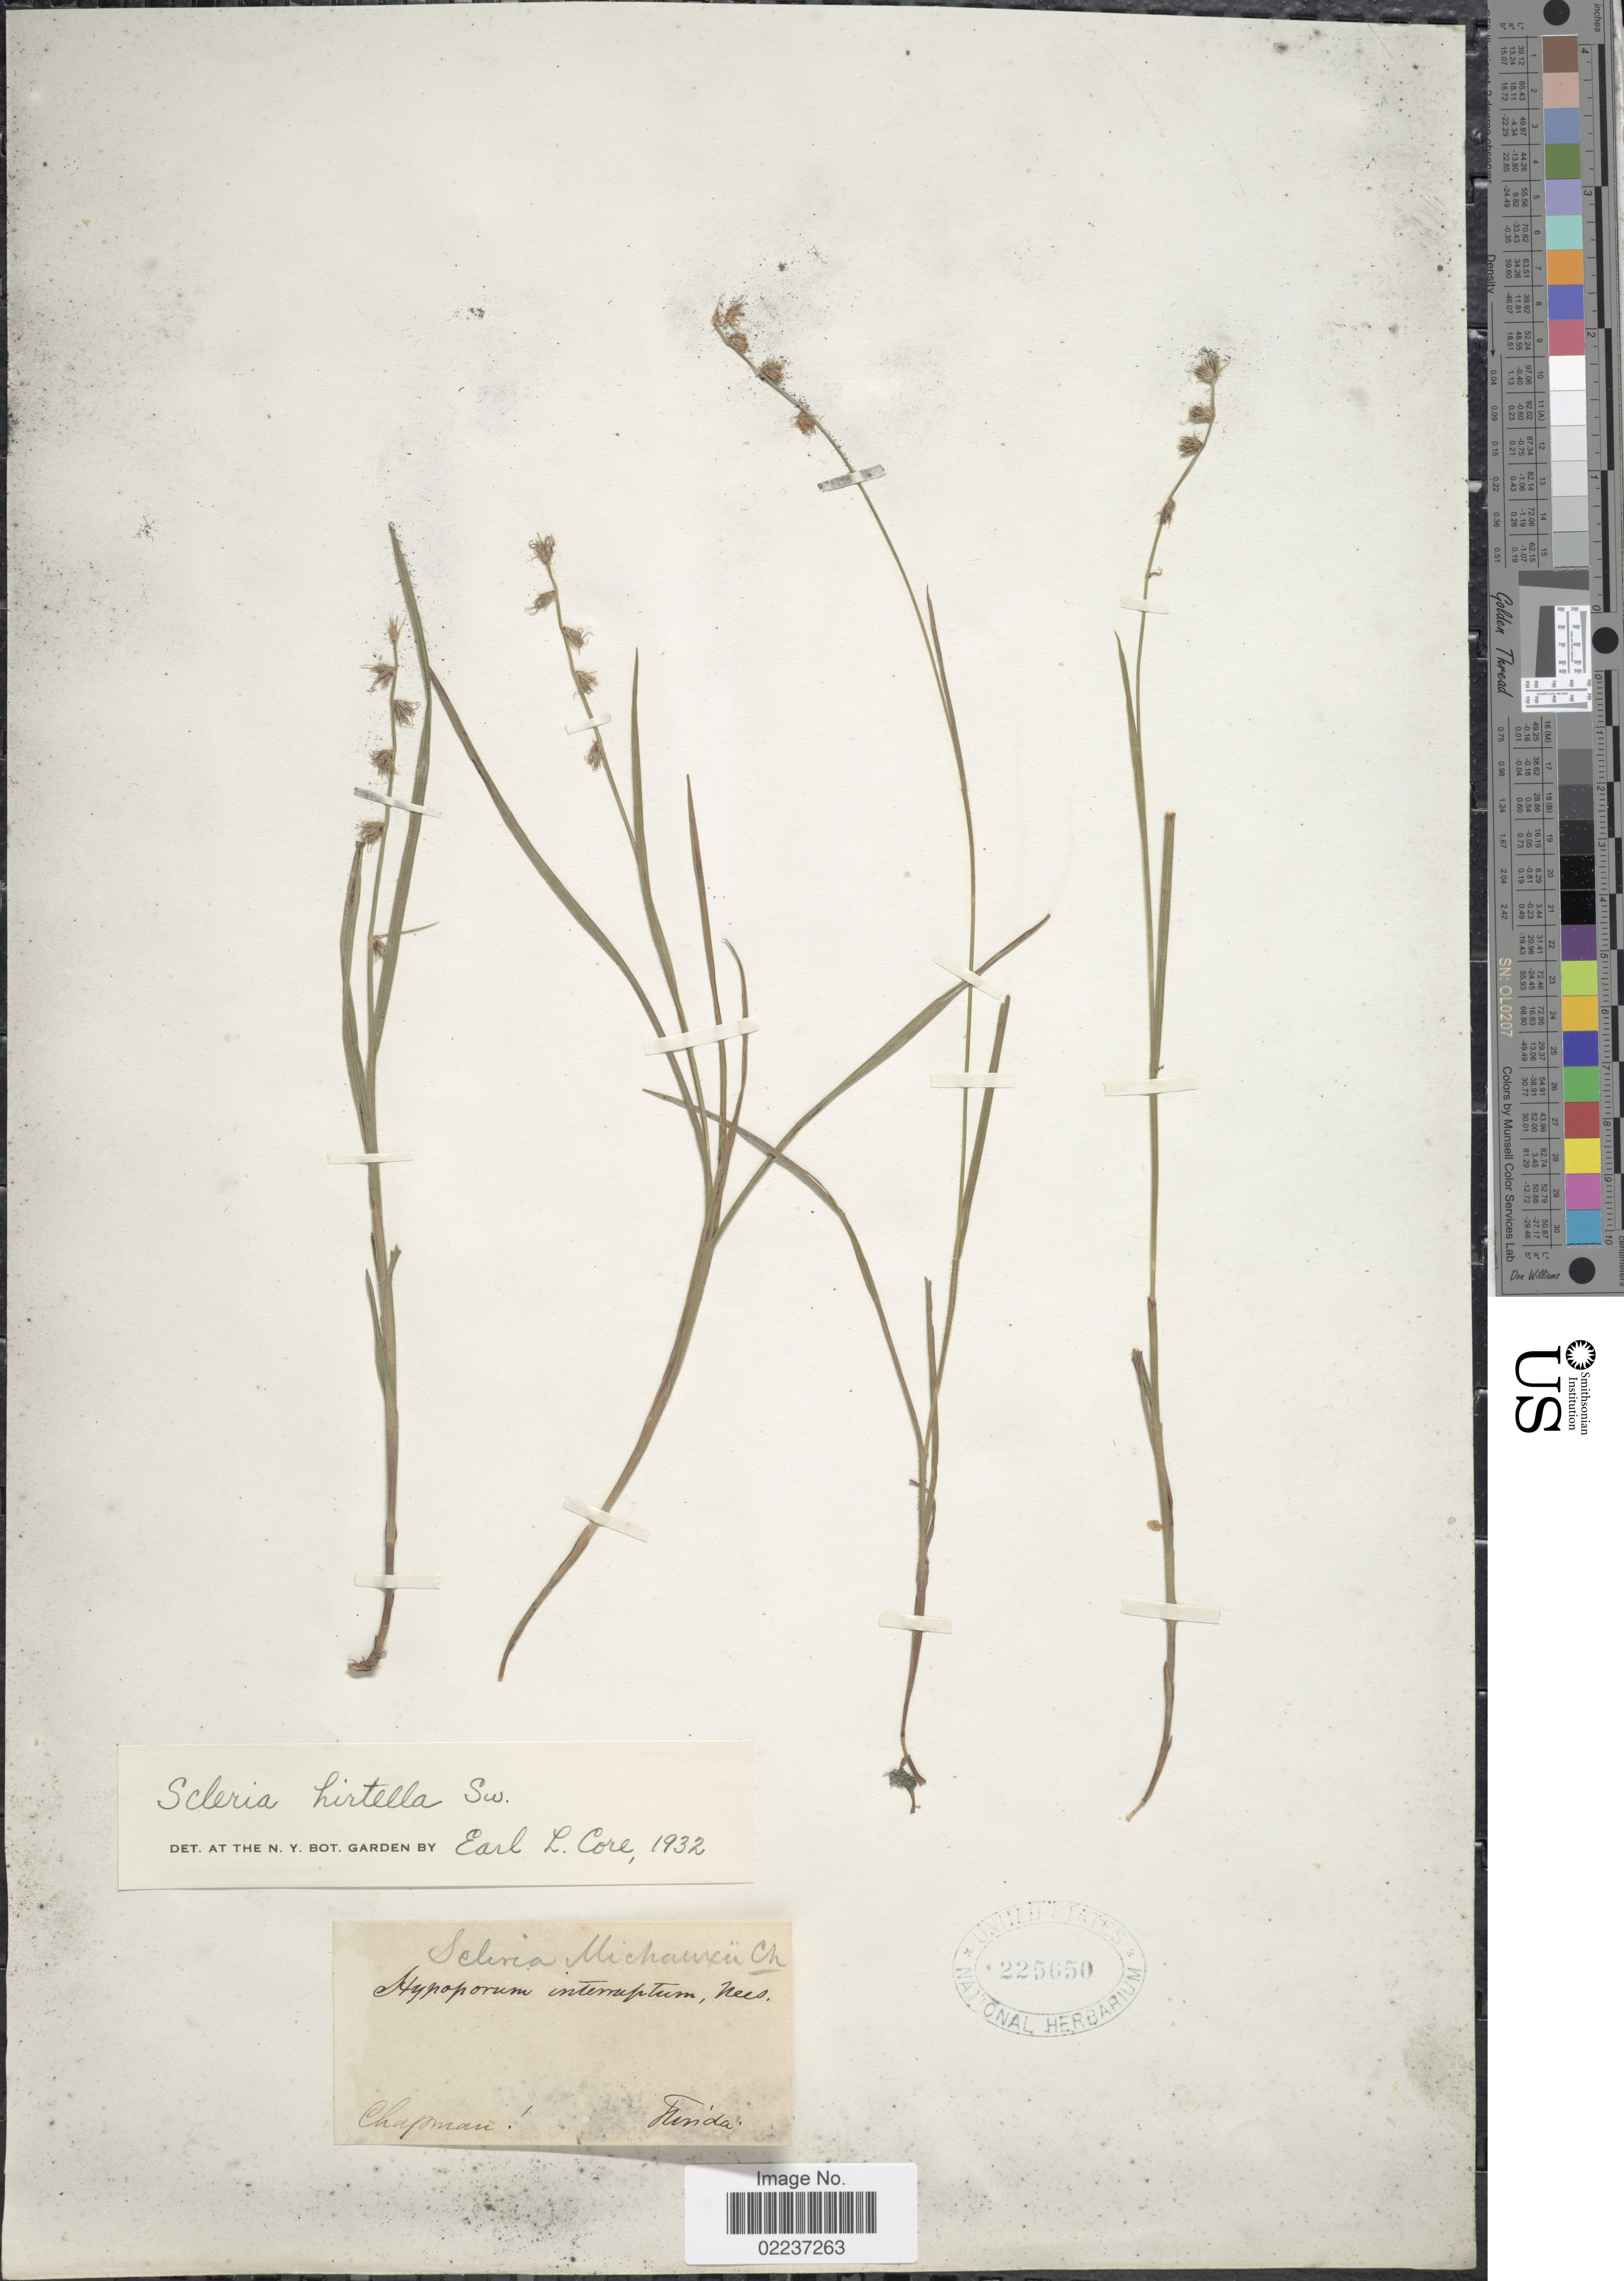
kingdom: Plantae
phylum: Tracheophyta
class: Liliopsida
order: Poales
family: Cyperaceae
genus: Scleria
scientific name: Scleria hirtella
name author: Sw.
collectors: A. Chapman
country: United States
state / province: Florida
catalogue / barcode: US 225650